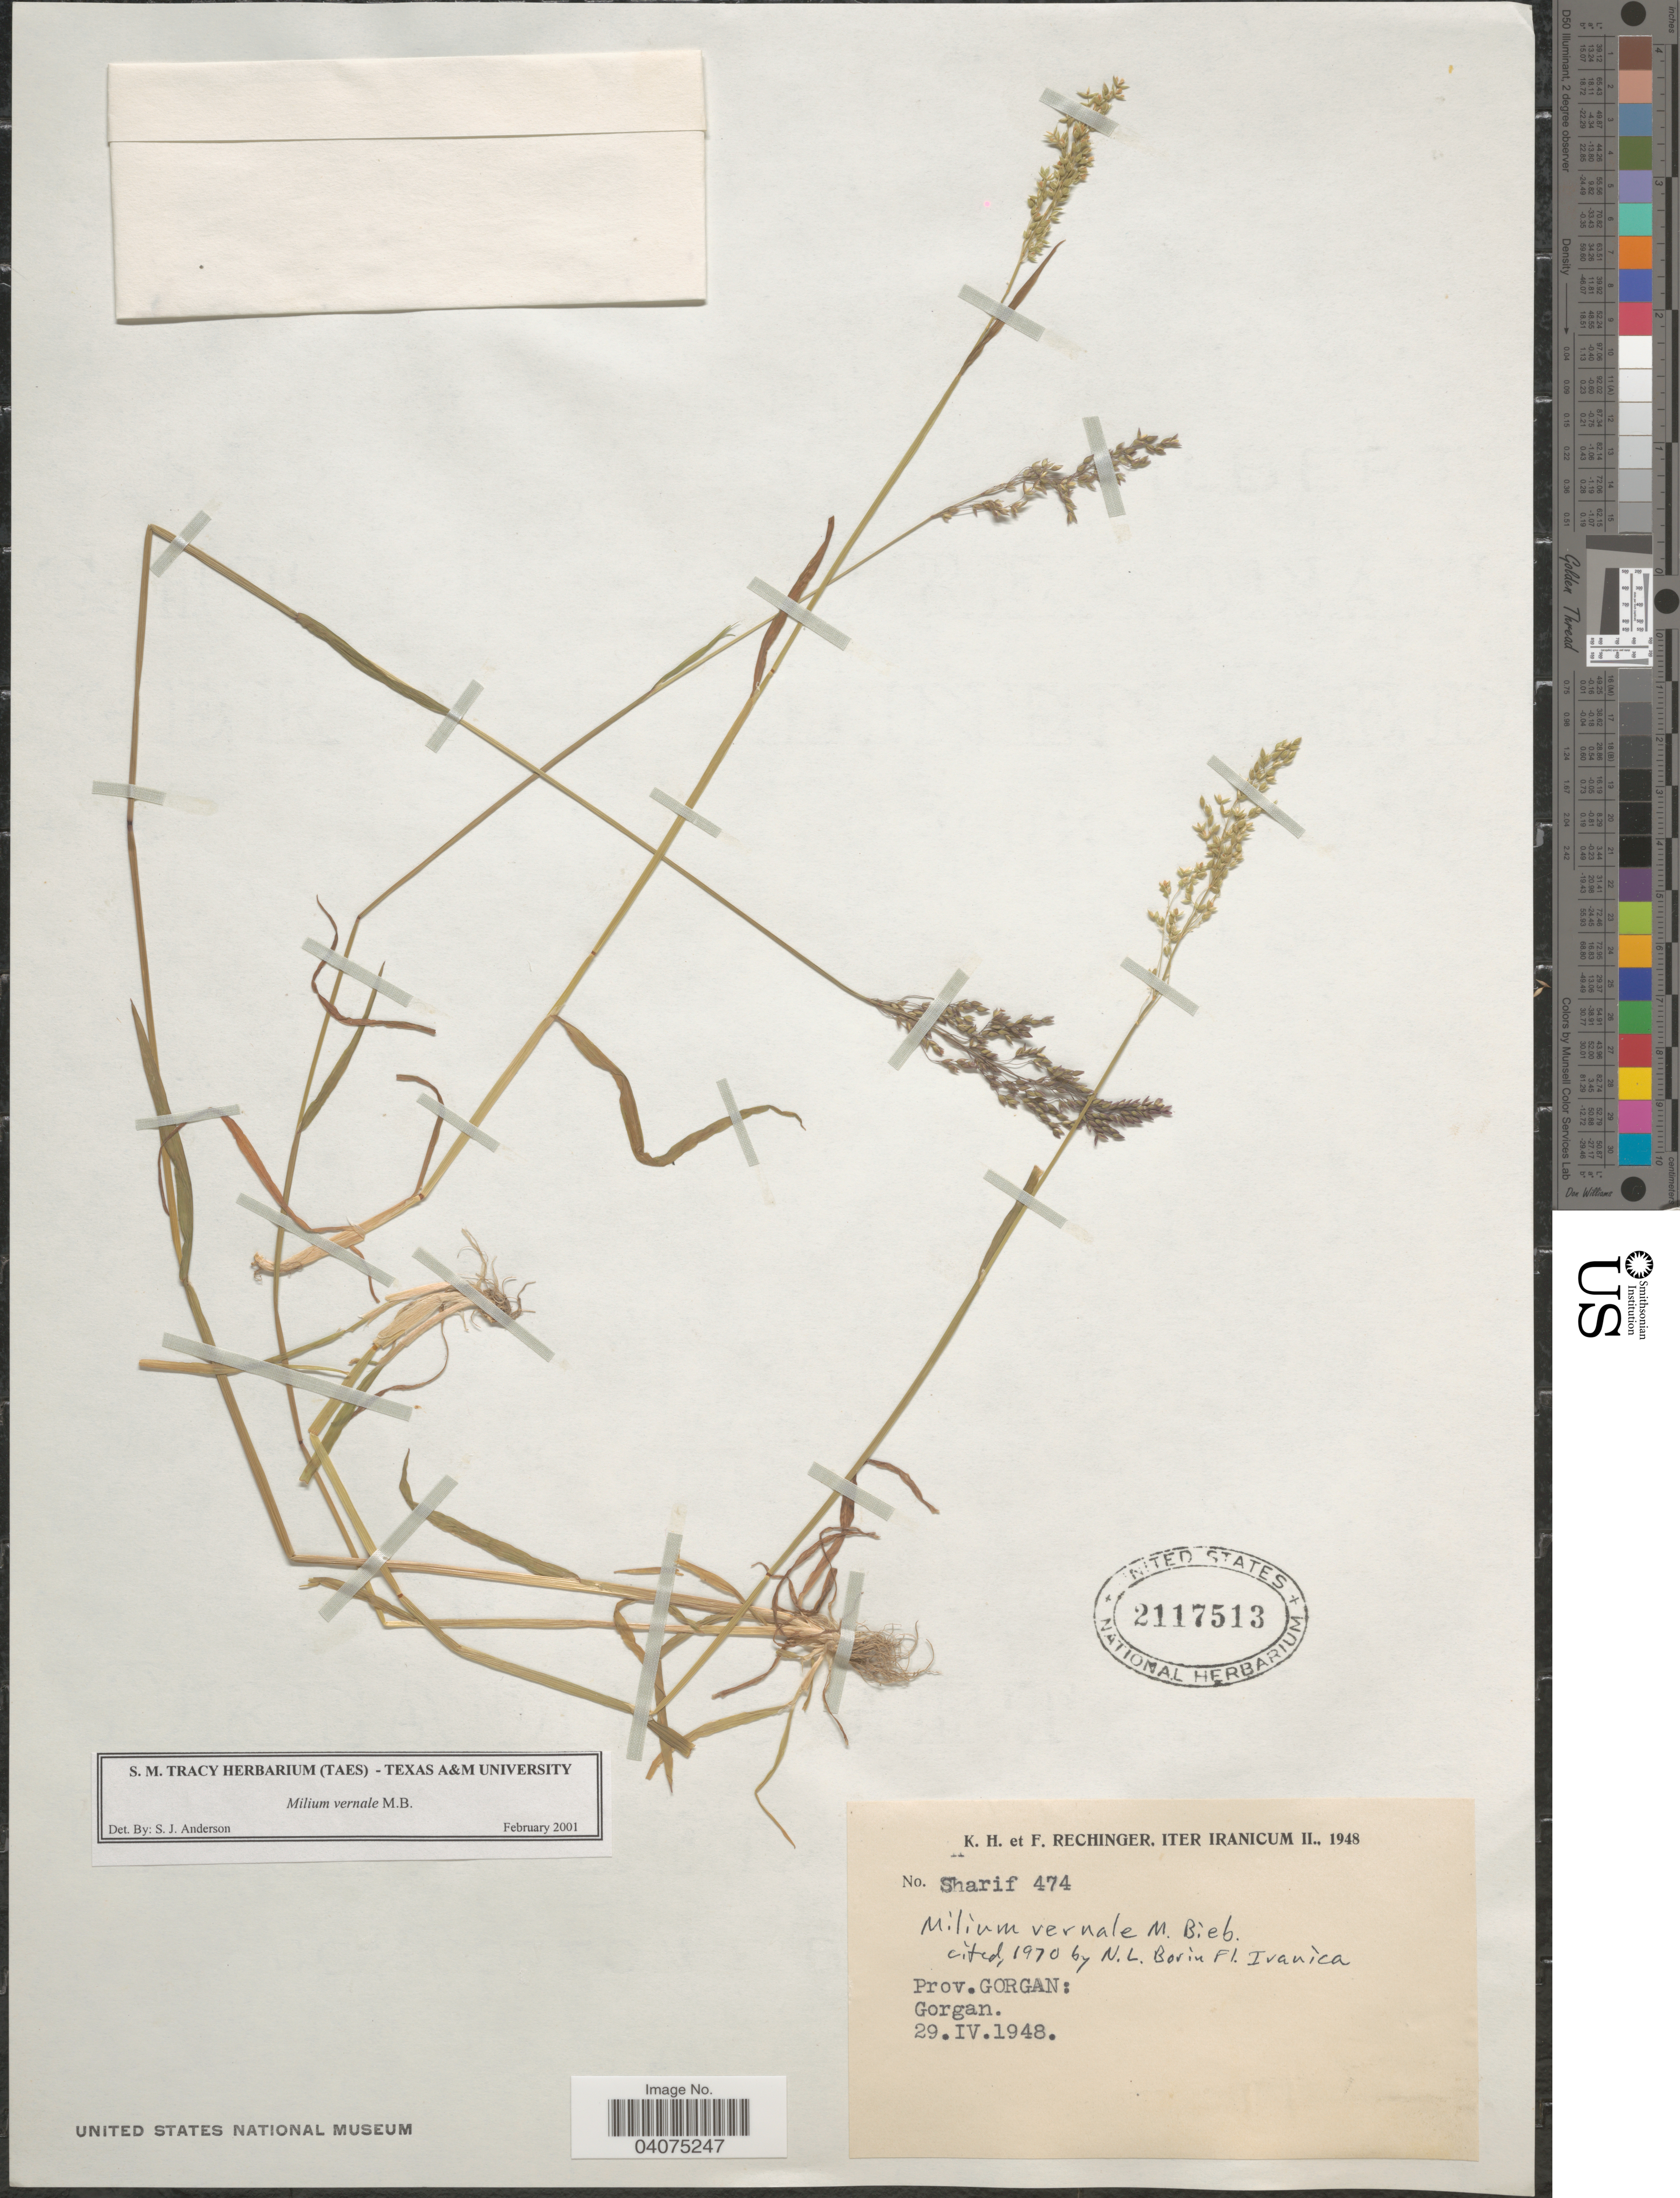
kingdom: Plantae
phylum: Tracheophyta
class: Liliopsida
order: Poales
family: Poaceae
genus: Milium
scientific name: Milium vernale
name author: M. Bieb.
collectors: K. H. Rechinger & F. Rechinger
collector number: Sharif474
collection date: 1948-04-29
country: Iran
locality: Iter Iranicum II., 1948. Prov. Gorgan: Gorgan.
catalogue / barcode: US 2117513